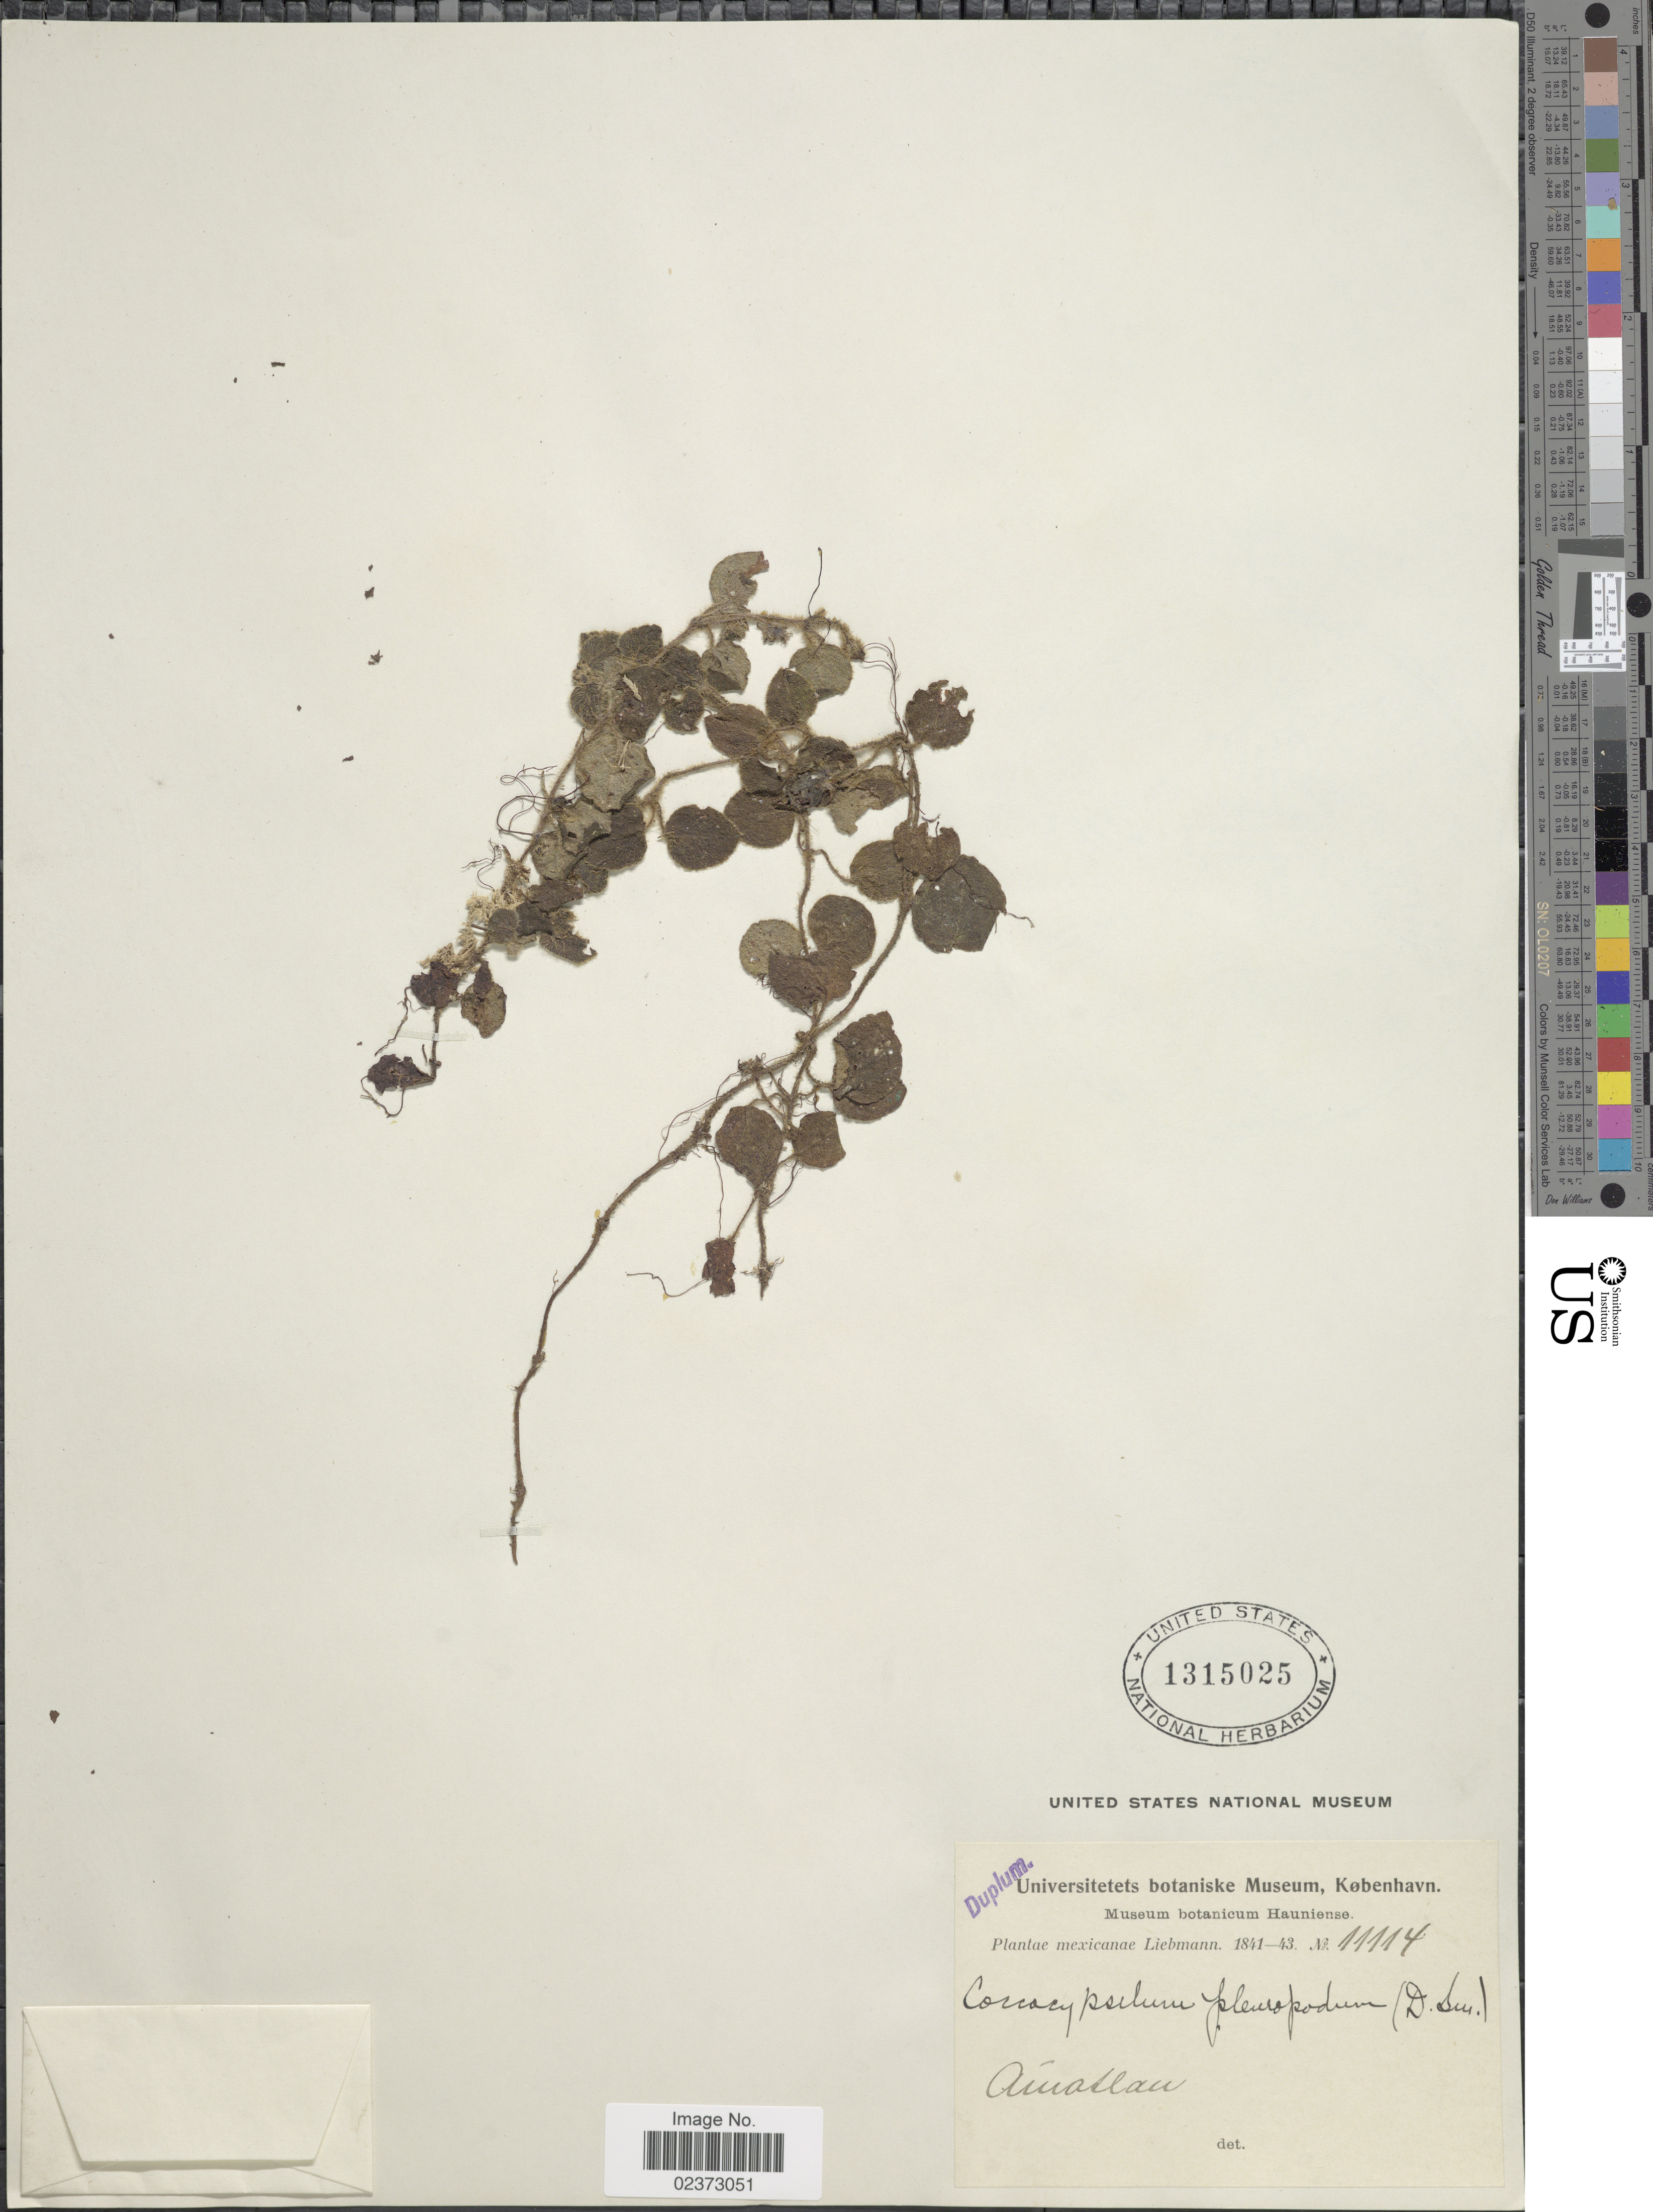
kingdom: Plantae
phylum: Tracheophyta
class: Magnoliopsida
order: Gentianales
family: Rubiaceae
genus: Coccocypselum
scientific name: Coccocypselum pleuropodum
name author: (Donn. Sm.) Standl.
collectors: Liebmann, --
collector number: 11114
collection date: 1841/1843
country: Mexico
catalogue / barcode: US 1315025